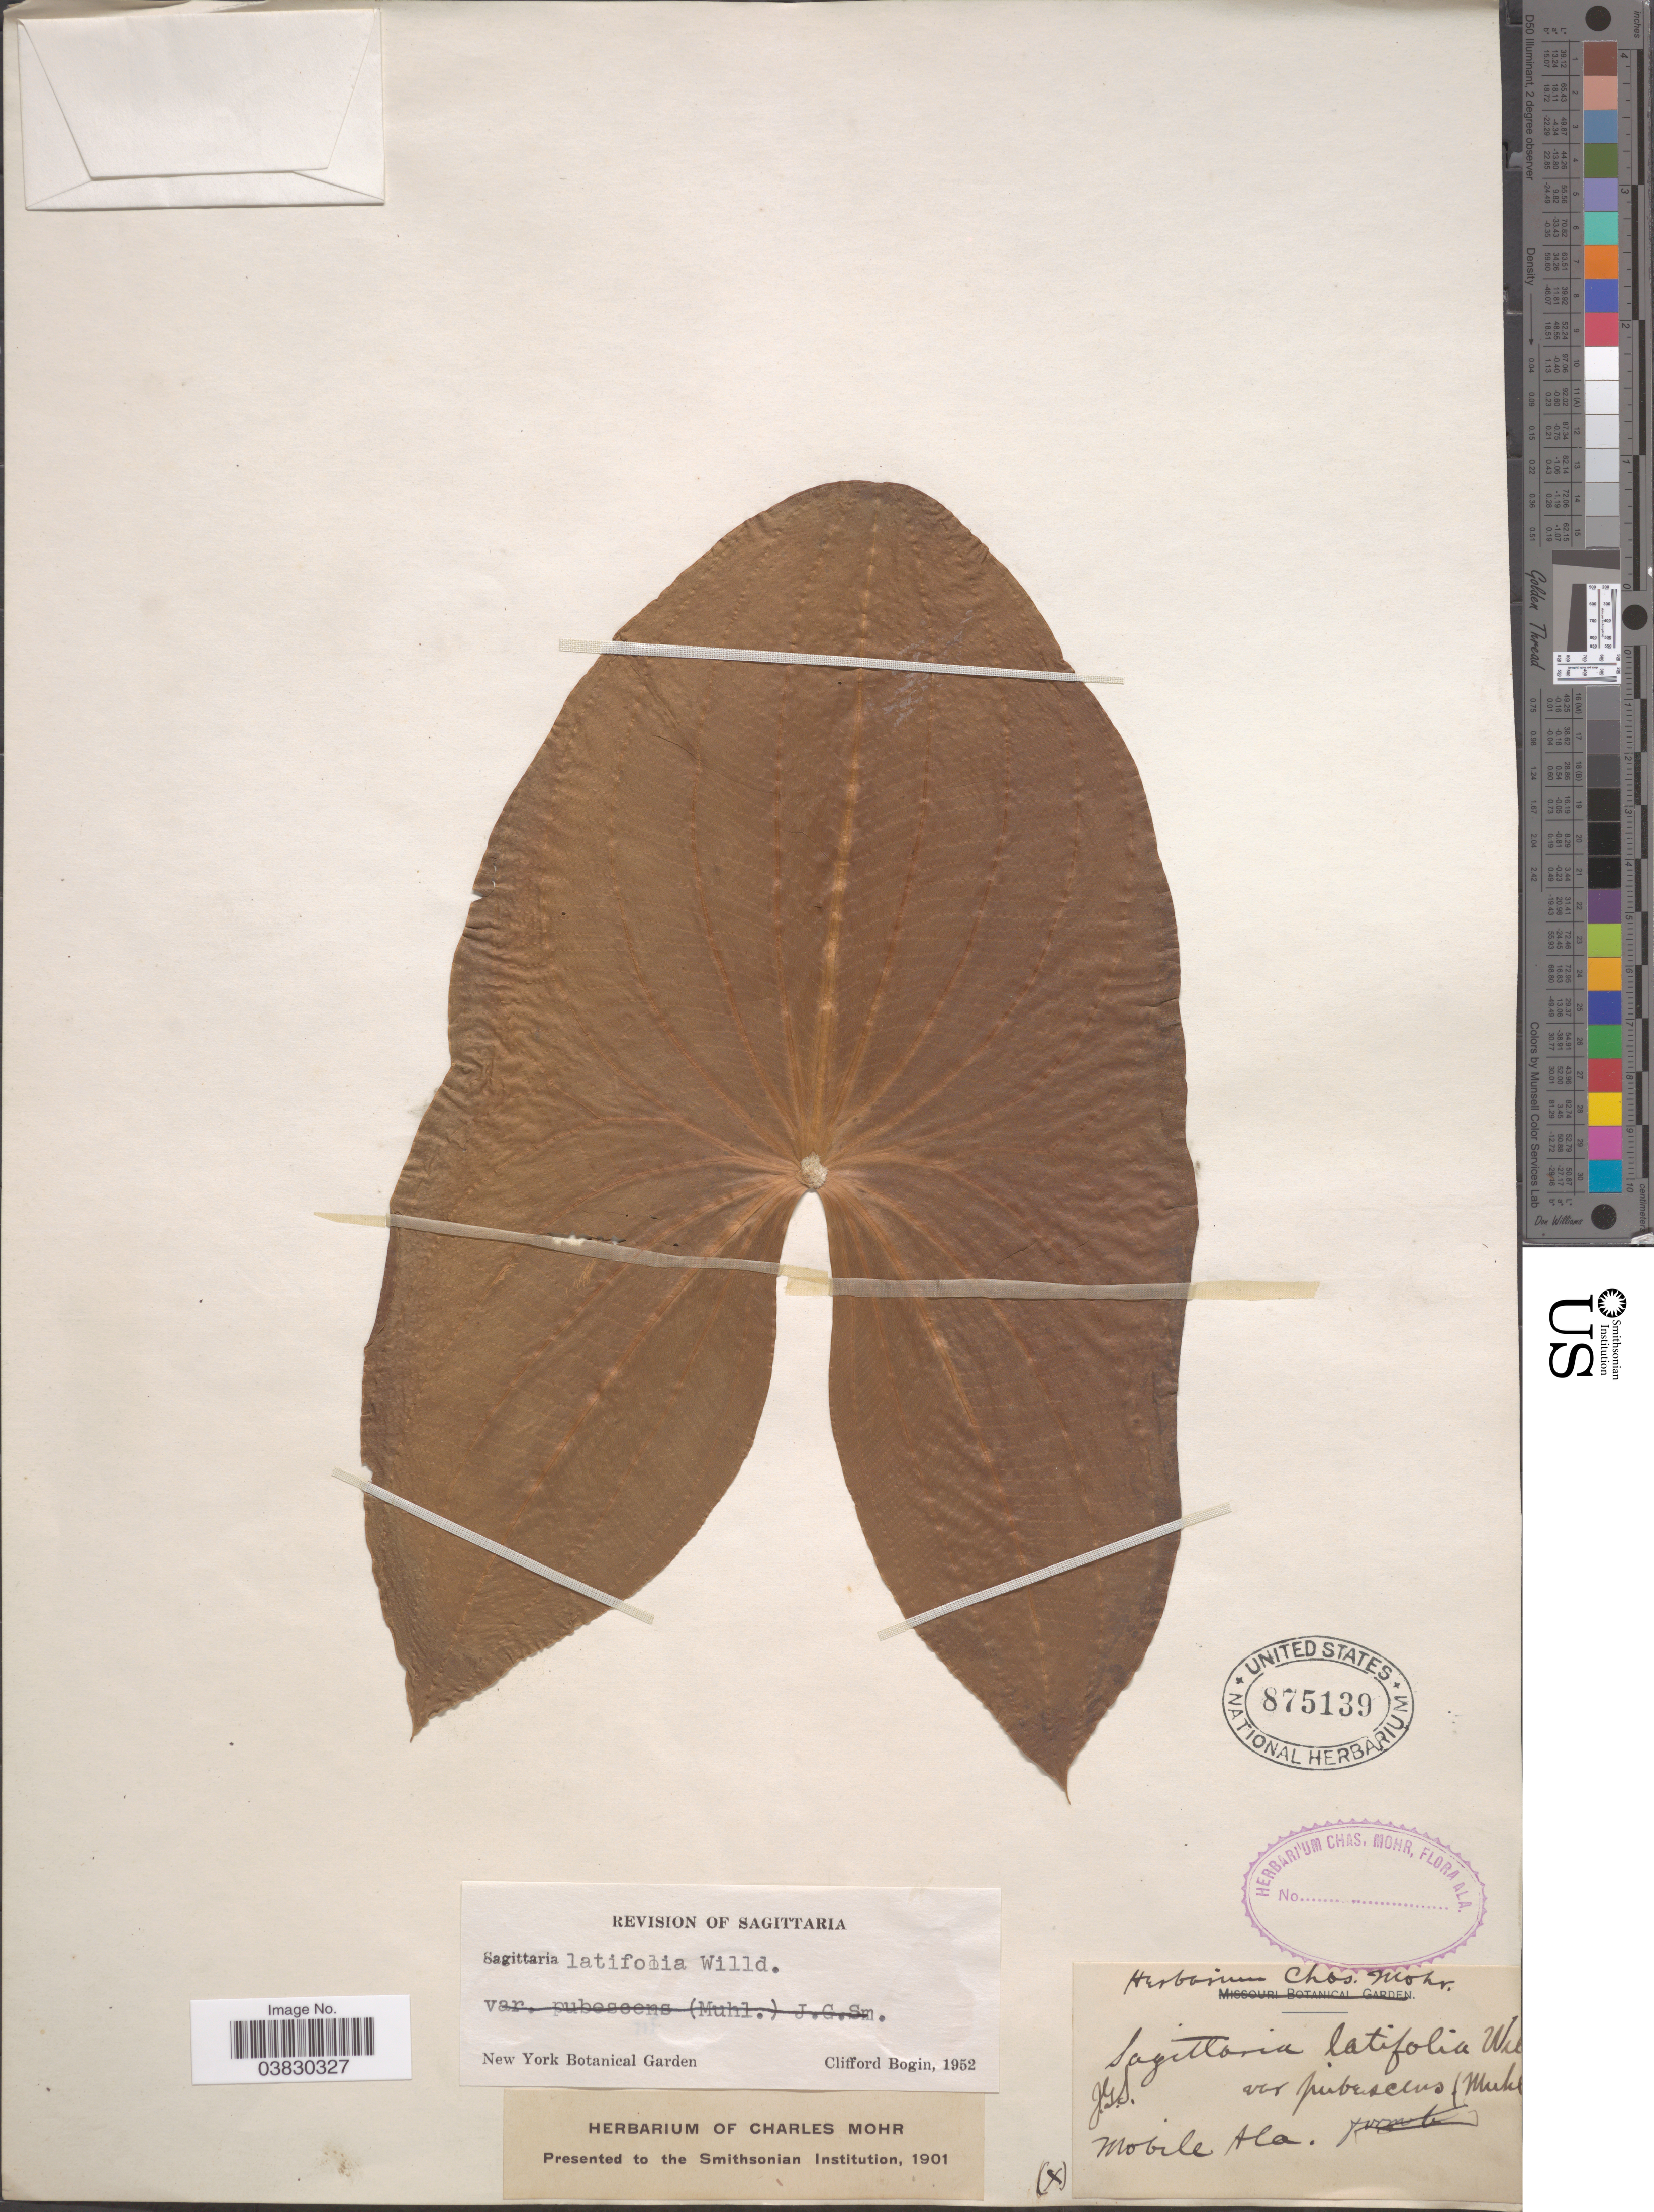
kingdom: Plantae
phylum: Tracheophyta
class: Liliopsida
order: Alismatales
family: Alismataceae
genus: Sagittaria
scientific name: Sagittaria latifolia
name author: Willd.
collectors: ex herb. Charles Mohr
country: United States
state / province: Alabama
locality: Mobile.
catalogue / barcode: US 875139